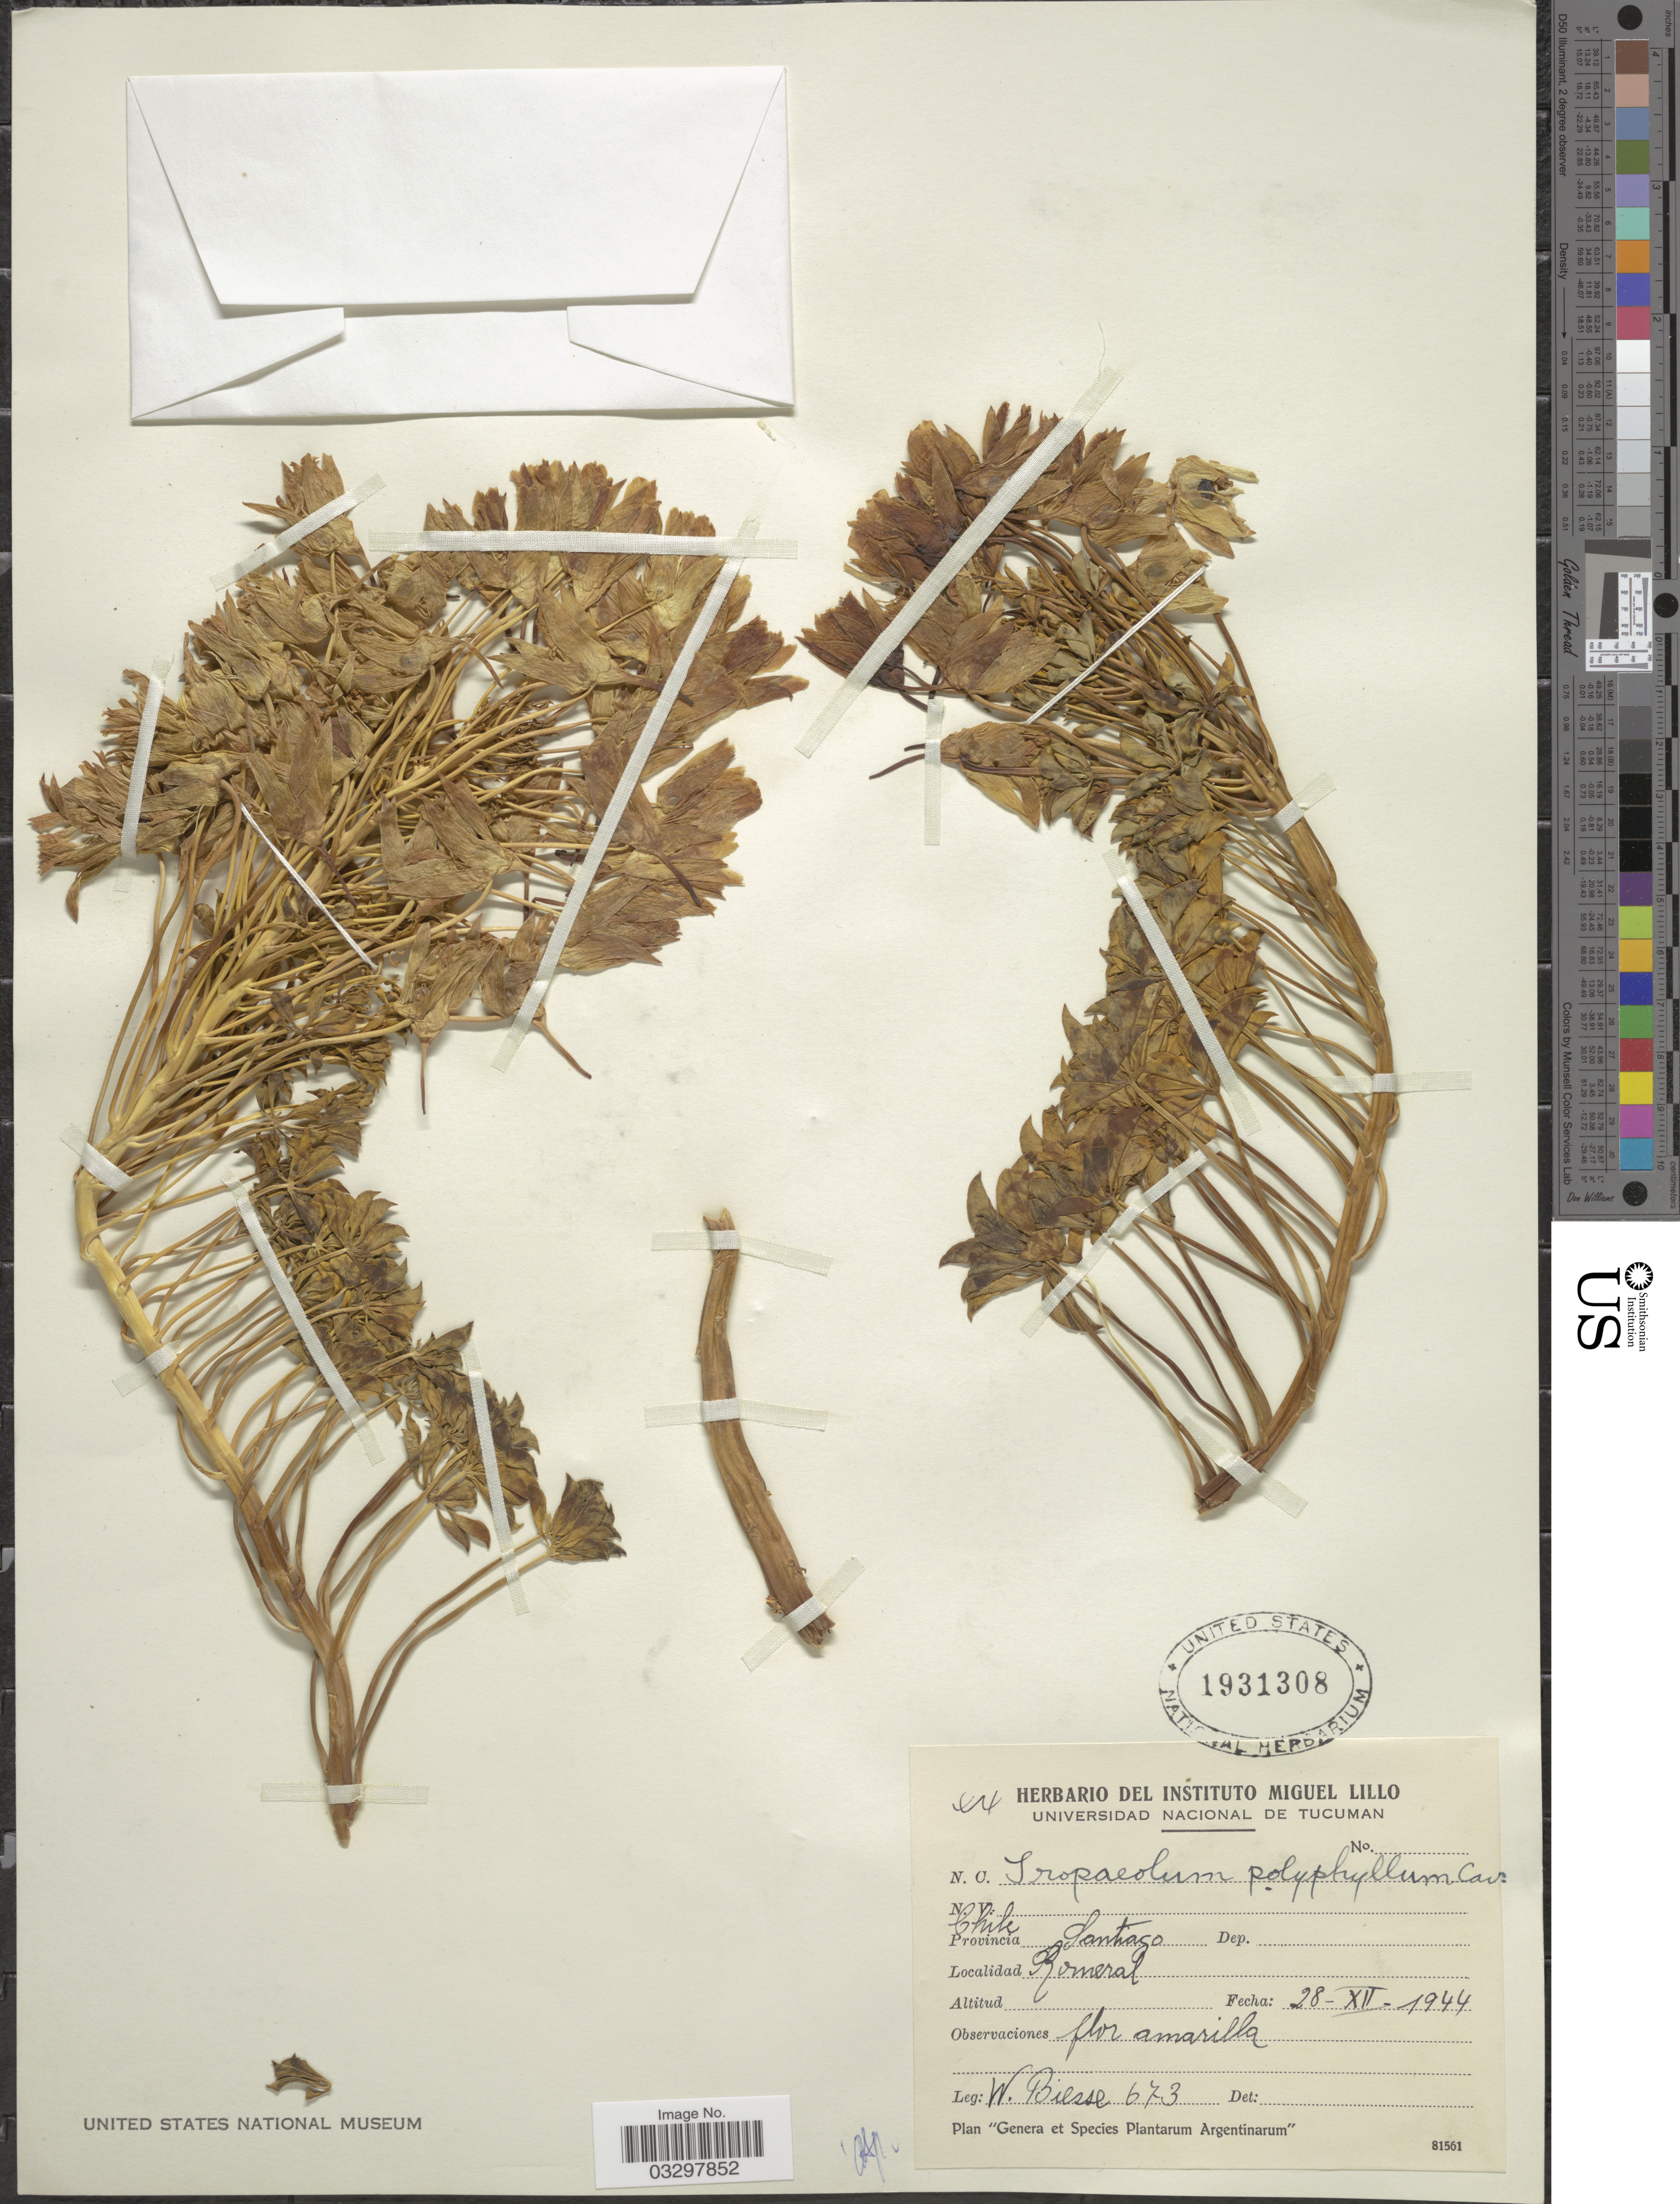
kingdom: Plantae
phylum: Tracheophyta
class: Magnoliopsida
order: Brassicales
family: Tropaeolaceae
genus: Tropaeolum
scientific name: Tropaeolum polyphyllum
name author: Cav.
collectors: W. Biesse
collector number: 673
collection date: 1944-12-28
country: Chile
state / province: Región Metropolitana (RM)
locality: Provincia Santiago, Romeral.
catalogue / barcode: US 1931308